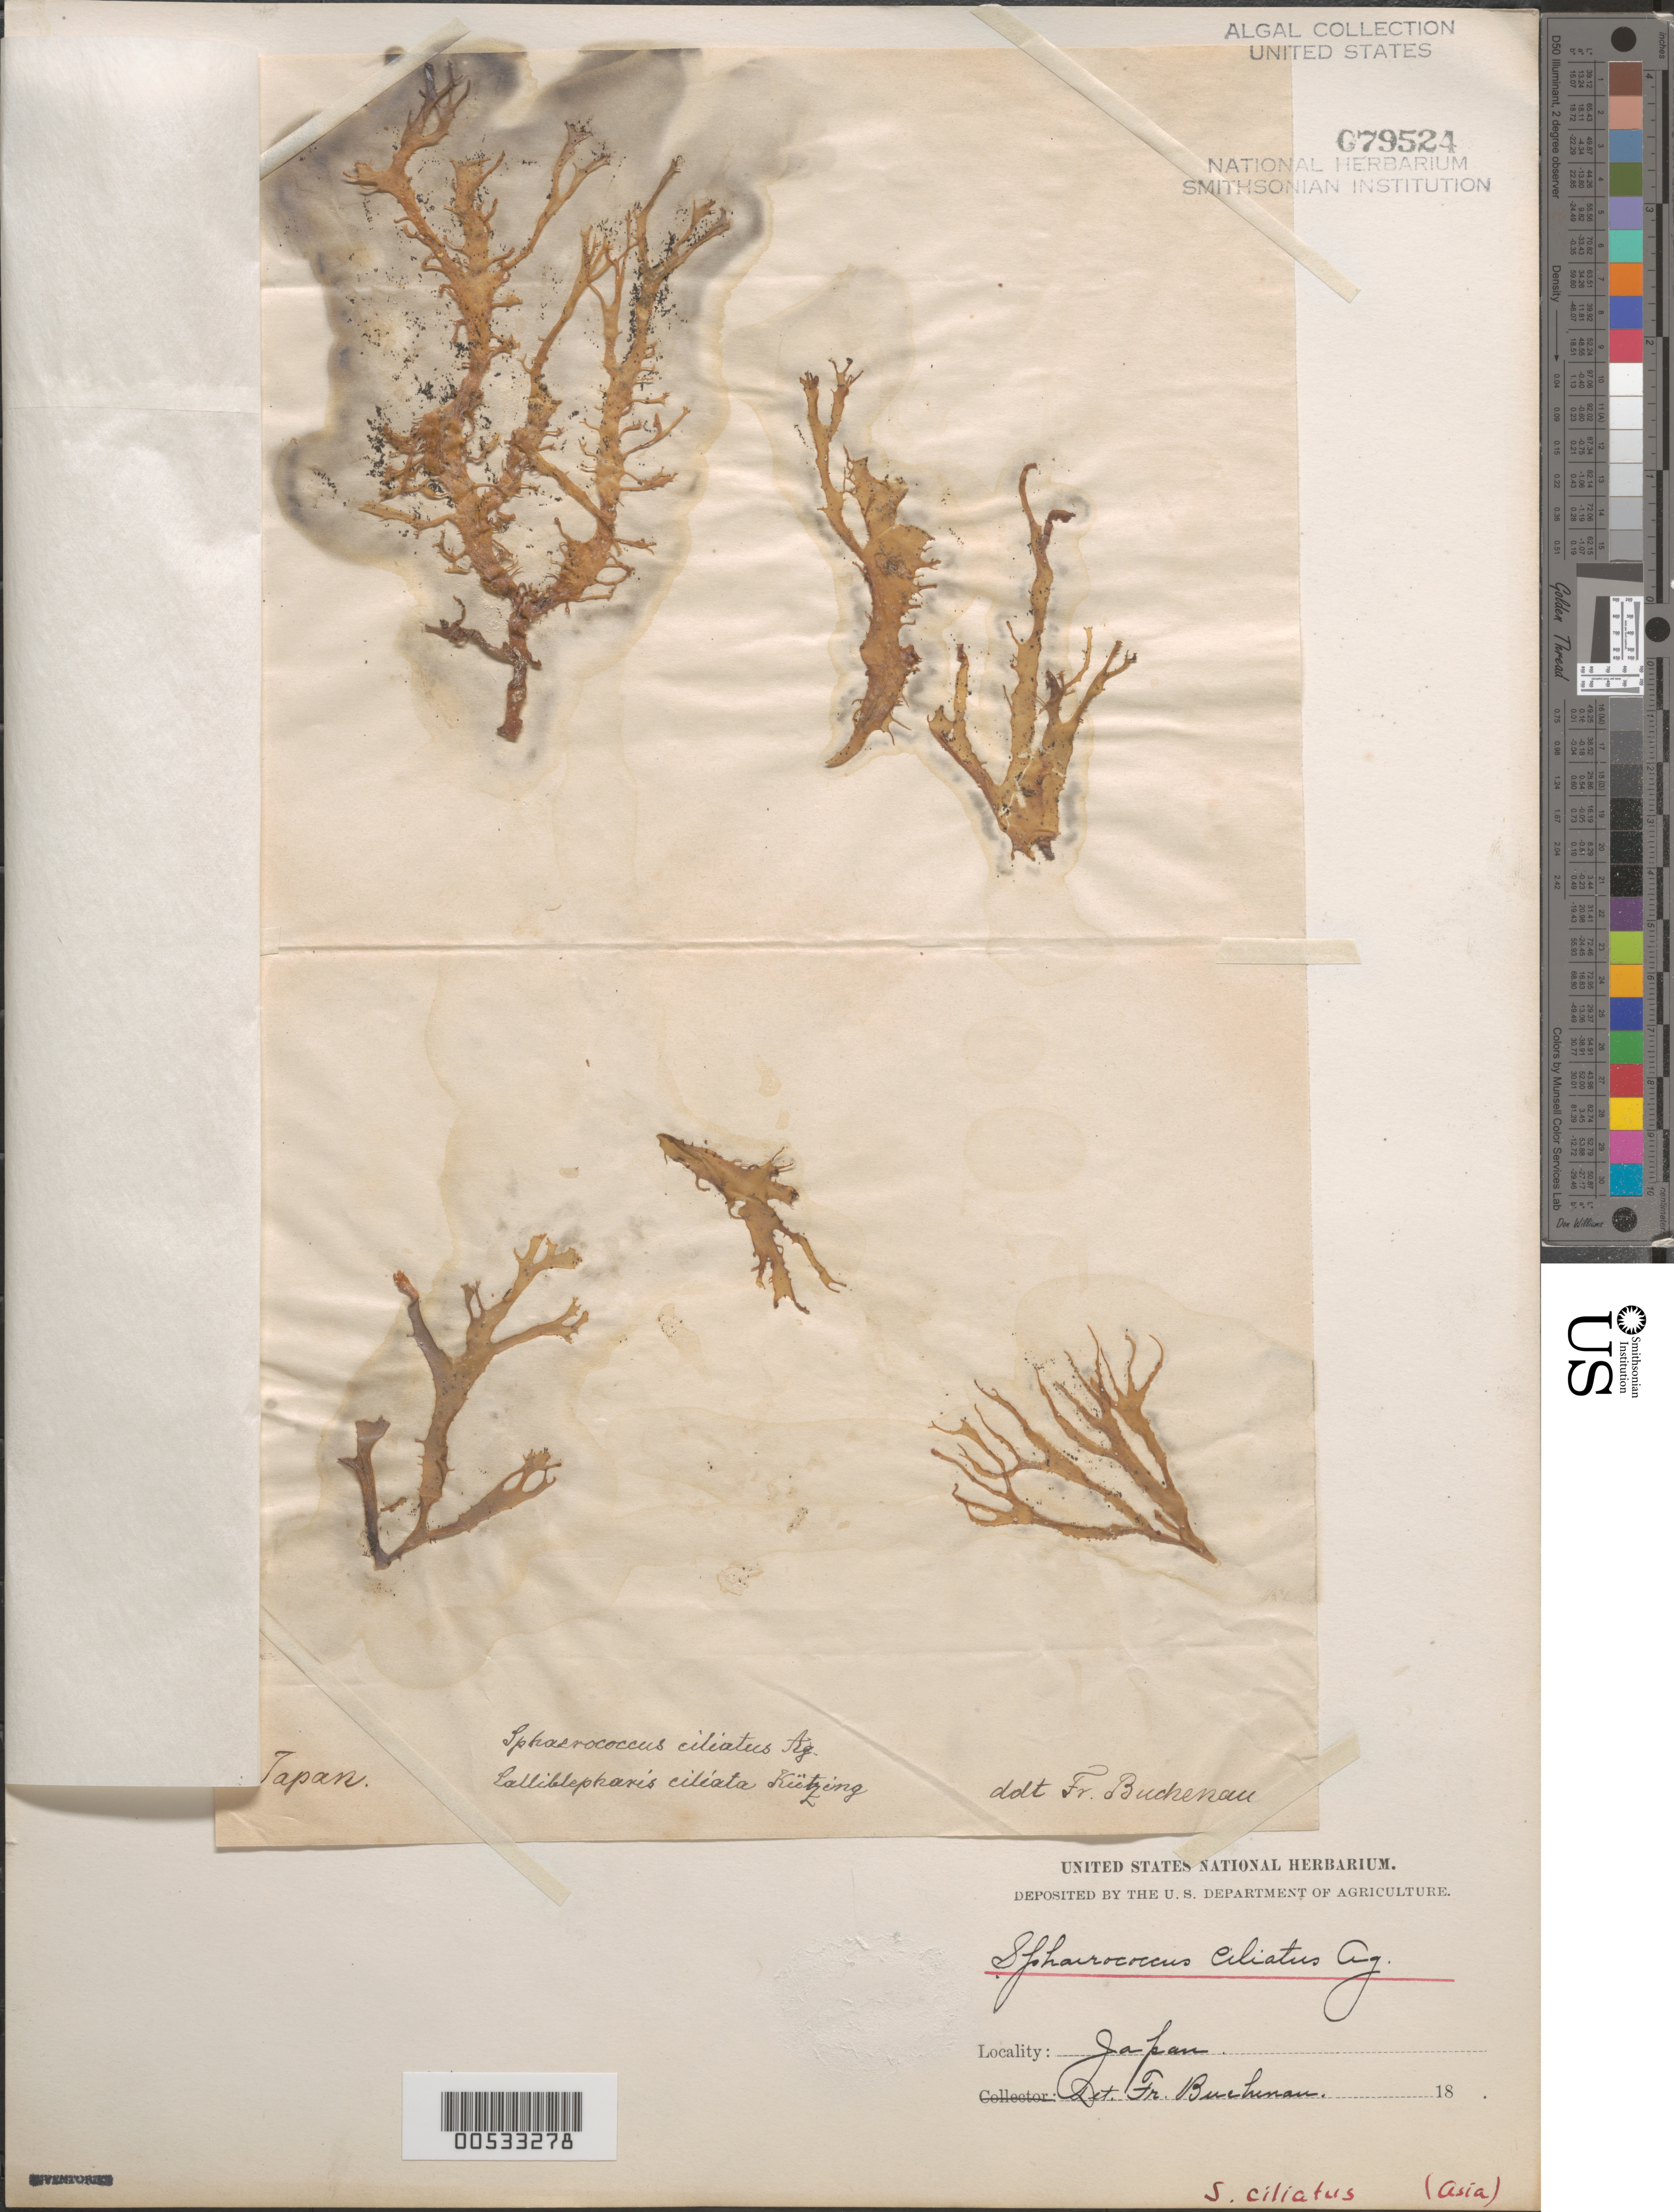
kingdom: Plantae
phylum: Rhodophyta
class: Florideophyceae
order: Gigartinales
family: Sphaerococcaceae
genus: Sphaerococcus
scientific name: Sphaerococcus ciliatus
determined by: Buchenau, Franz G. P.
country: Japan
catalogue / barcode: US 79524